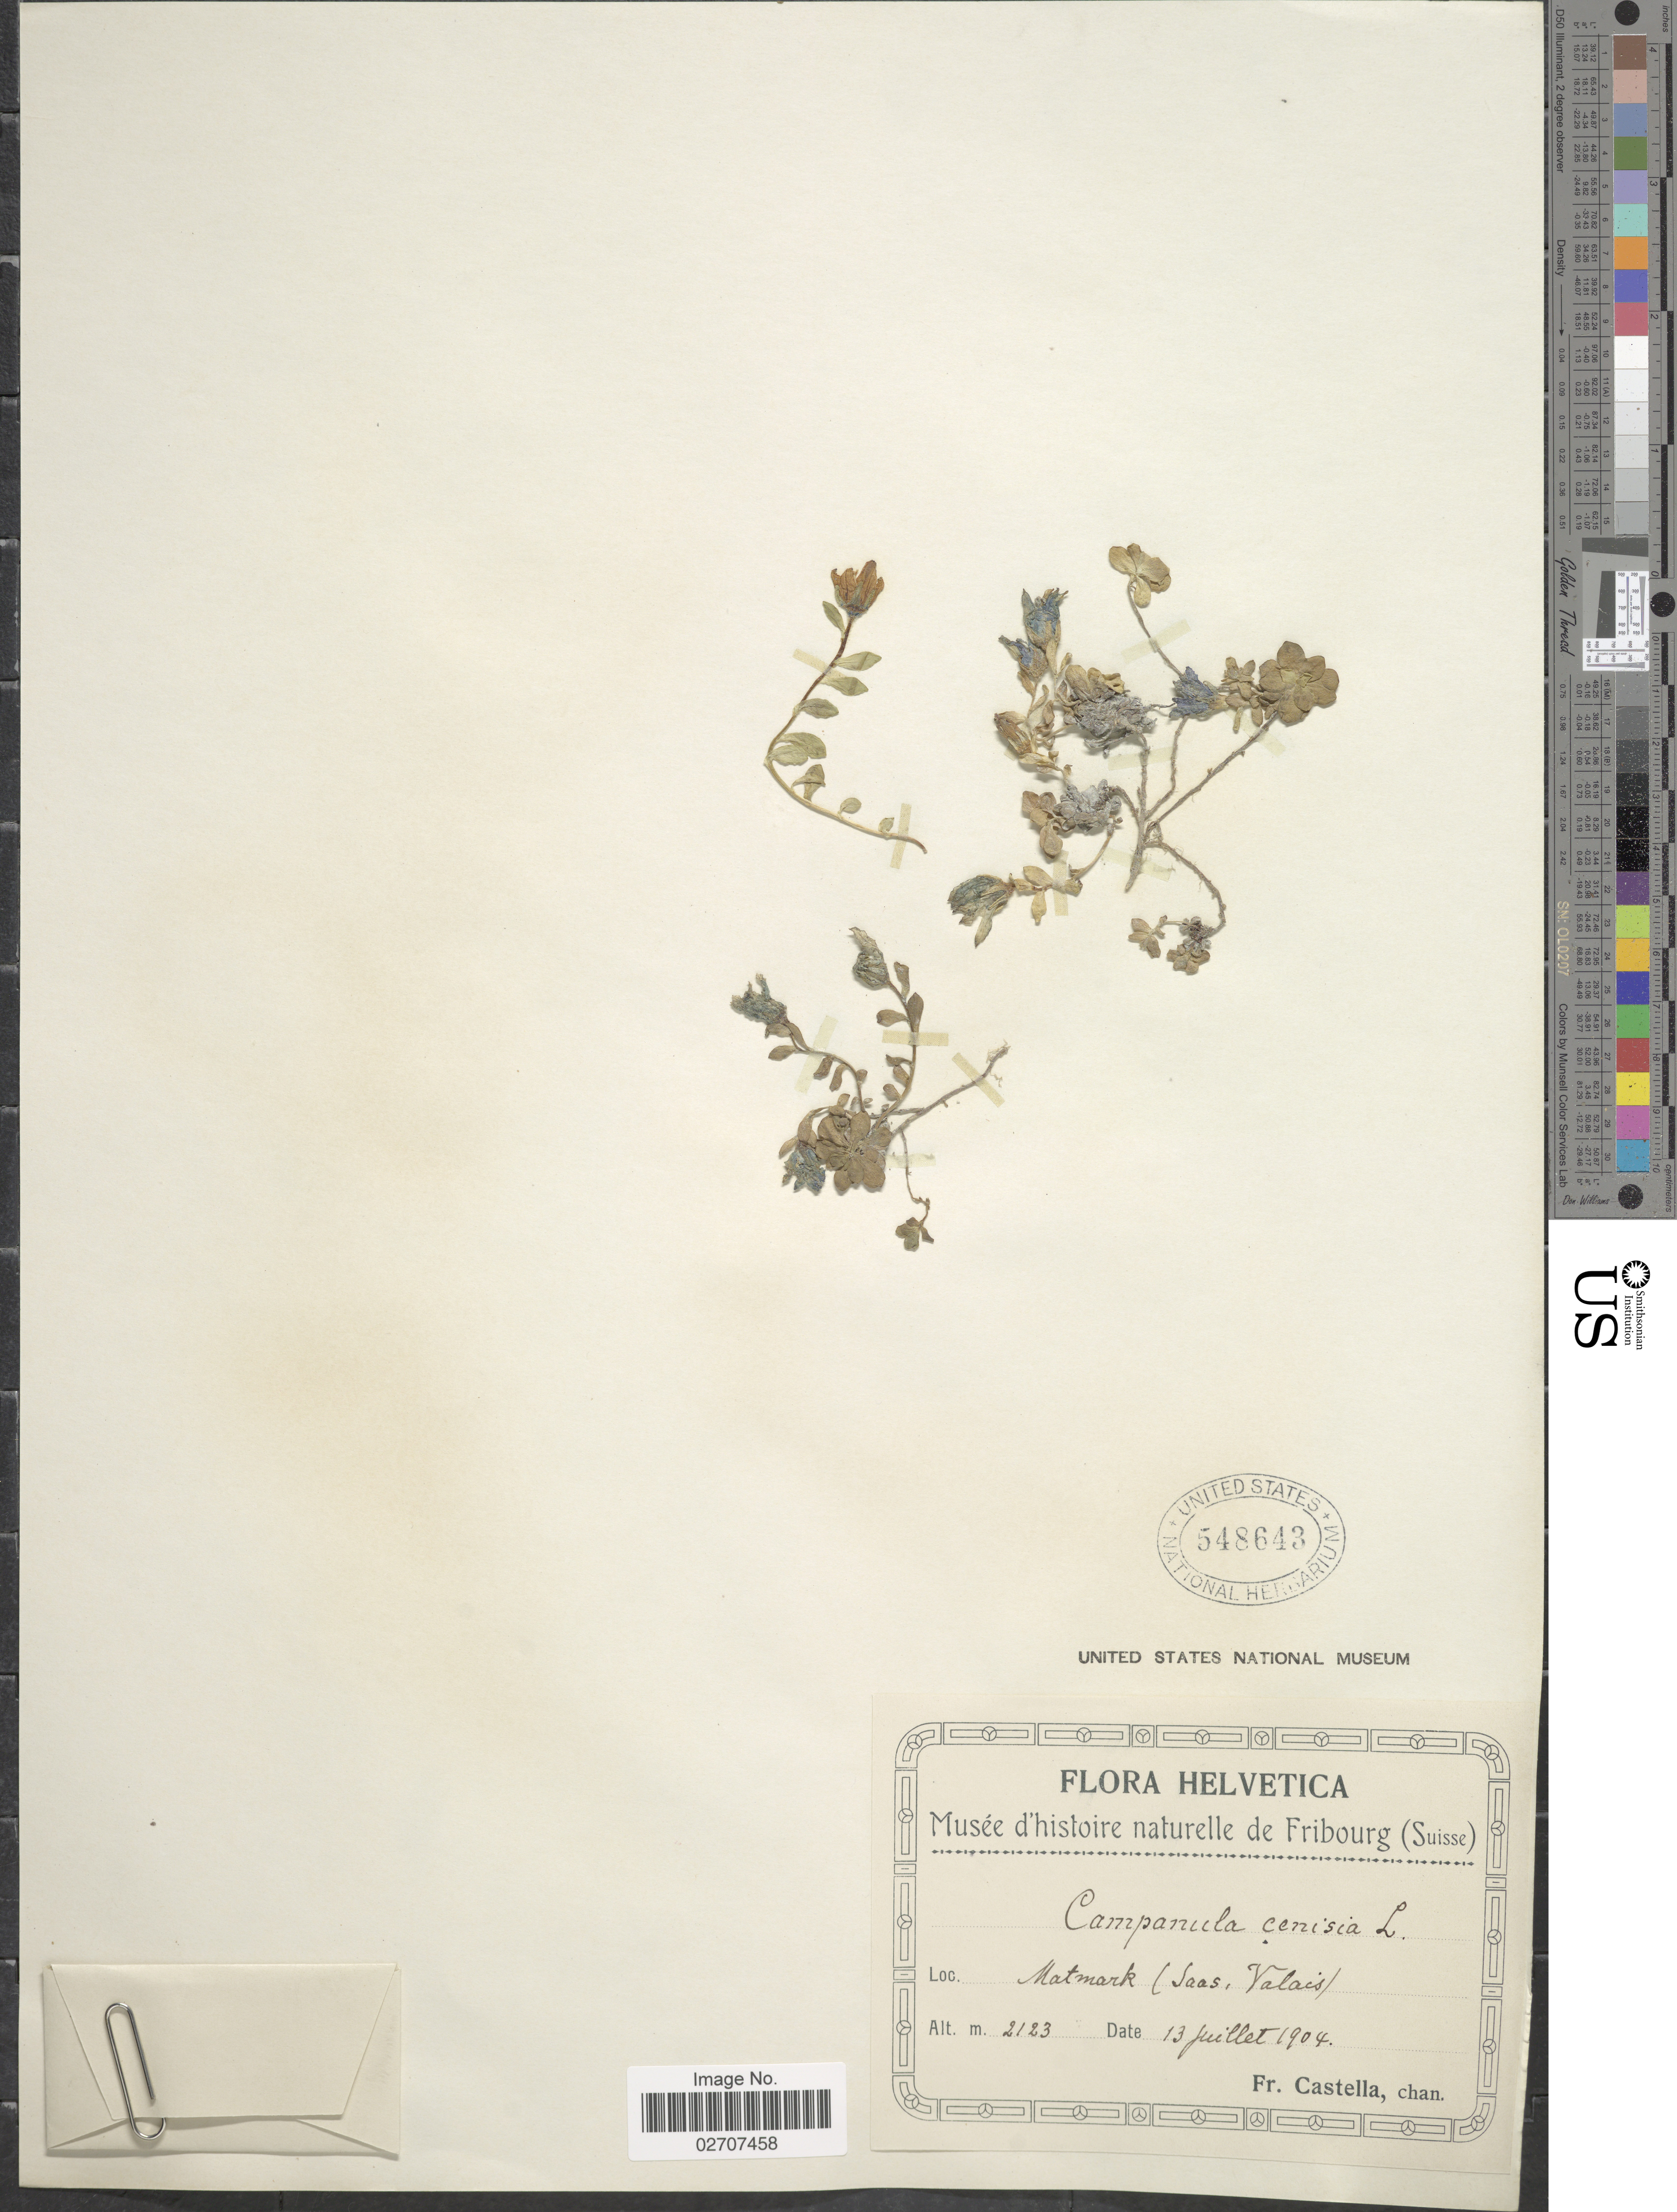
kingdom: Plantae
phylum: Tracheophyta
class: Magnoliopsida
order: Asterales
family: Campanulaceae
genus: Campanula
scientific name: Campanula cenisia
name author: L.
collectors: Fr. Castella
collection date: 1904-07-13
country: Switzerland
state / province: Valais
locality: Matmark (Saas, Valais).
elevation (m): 2123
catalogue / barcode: US 548643